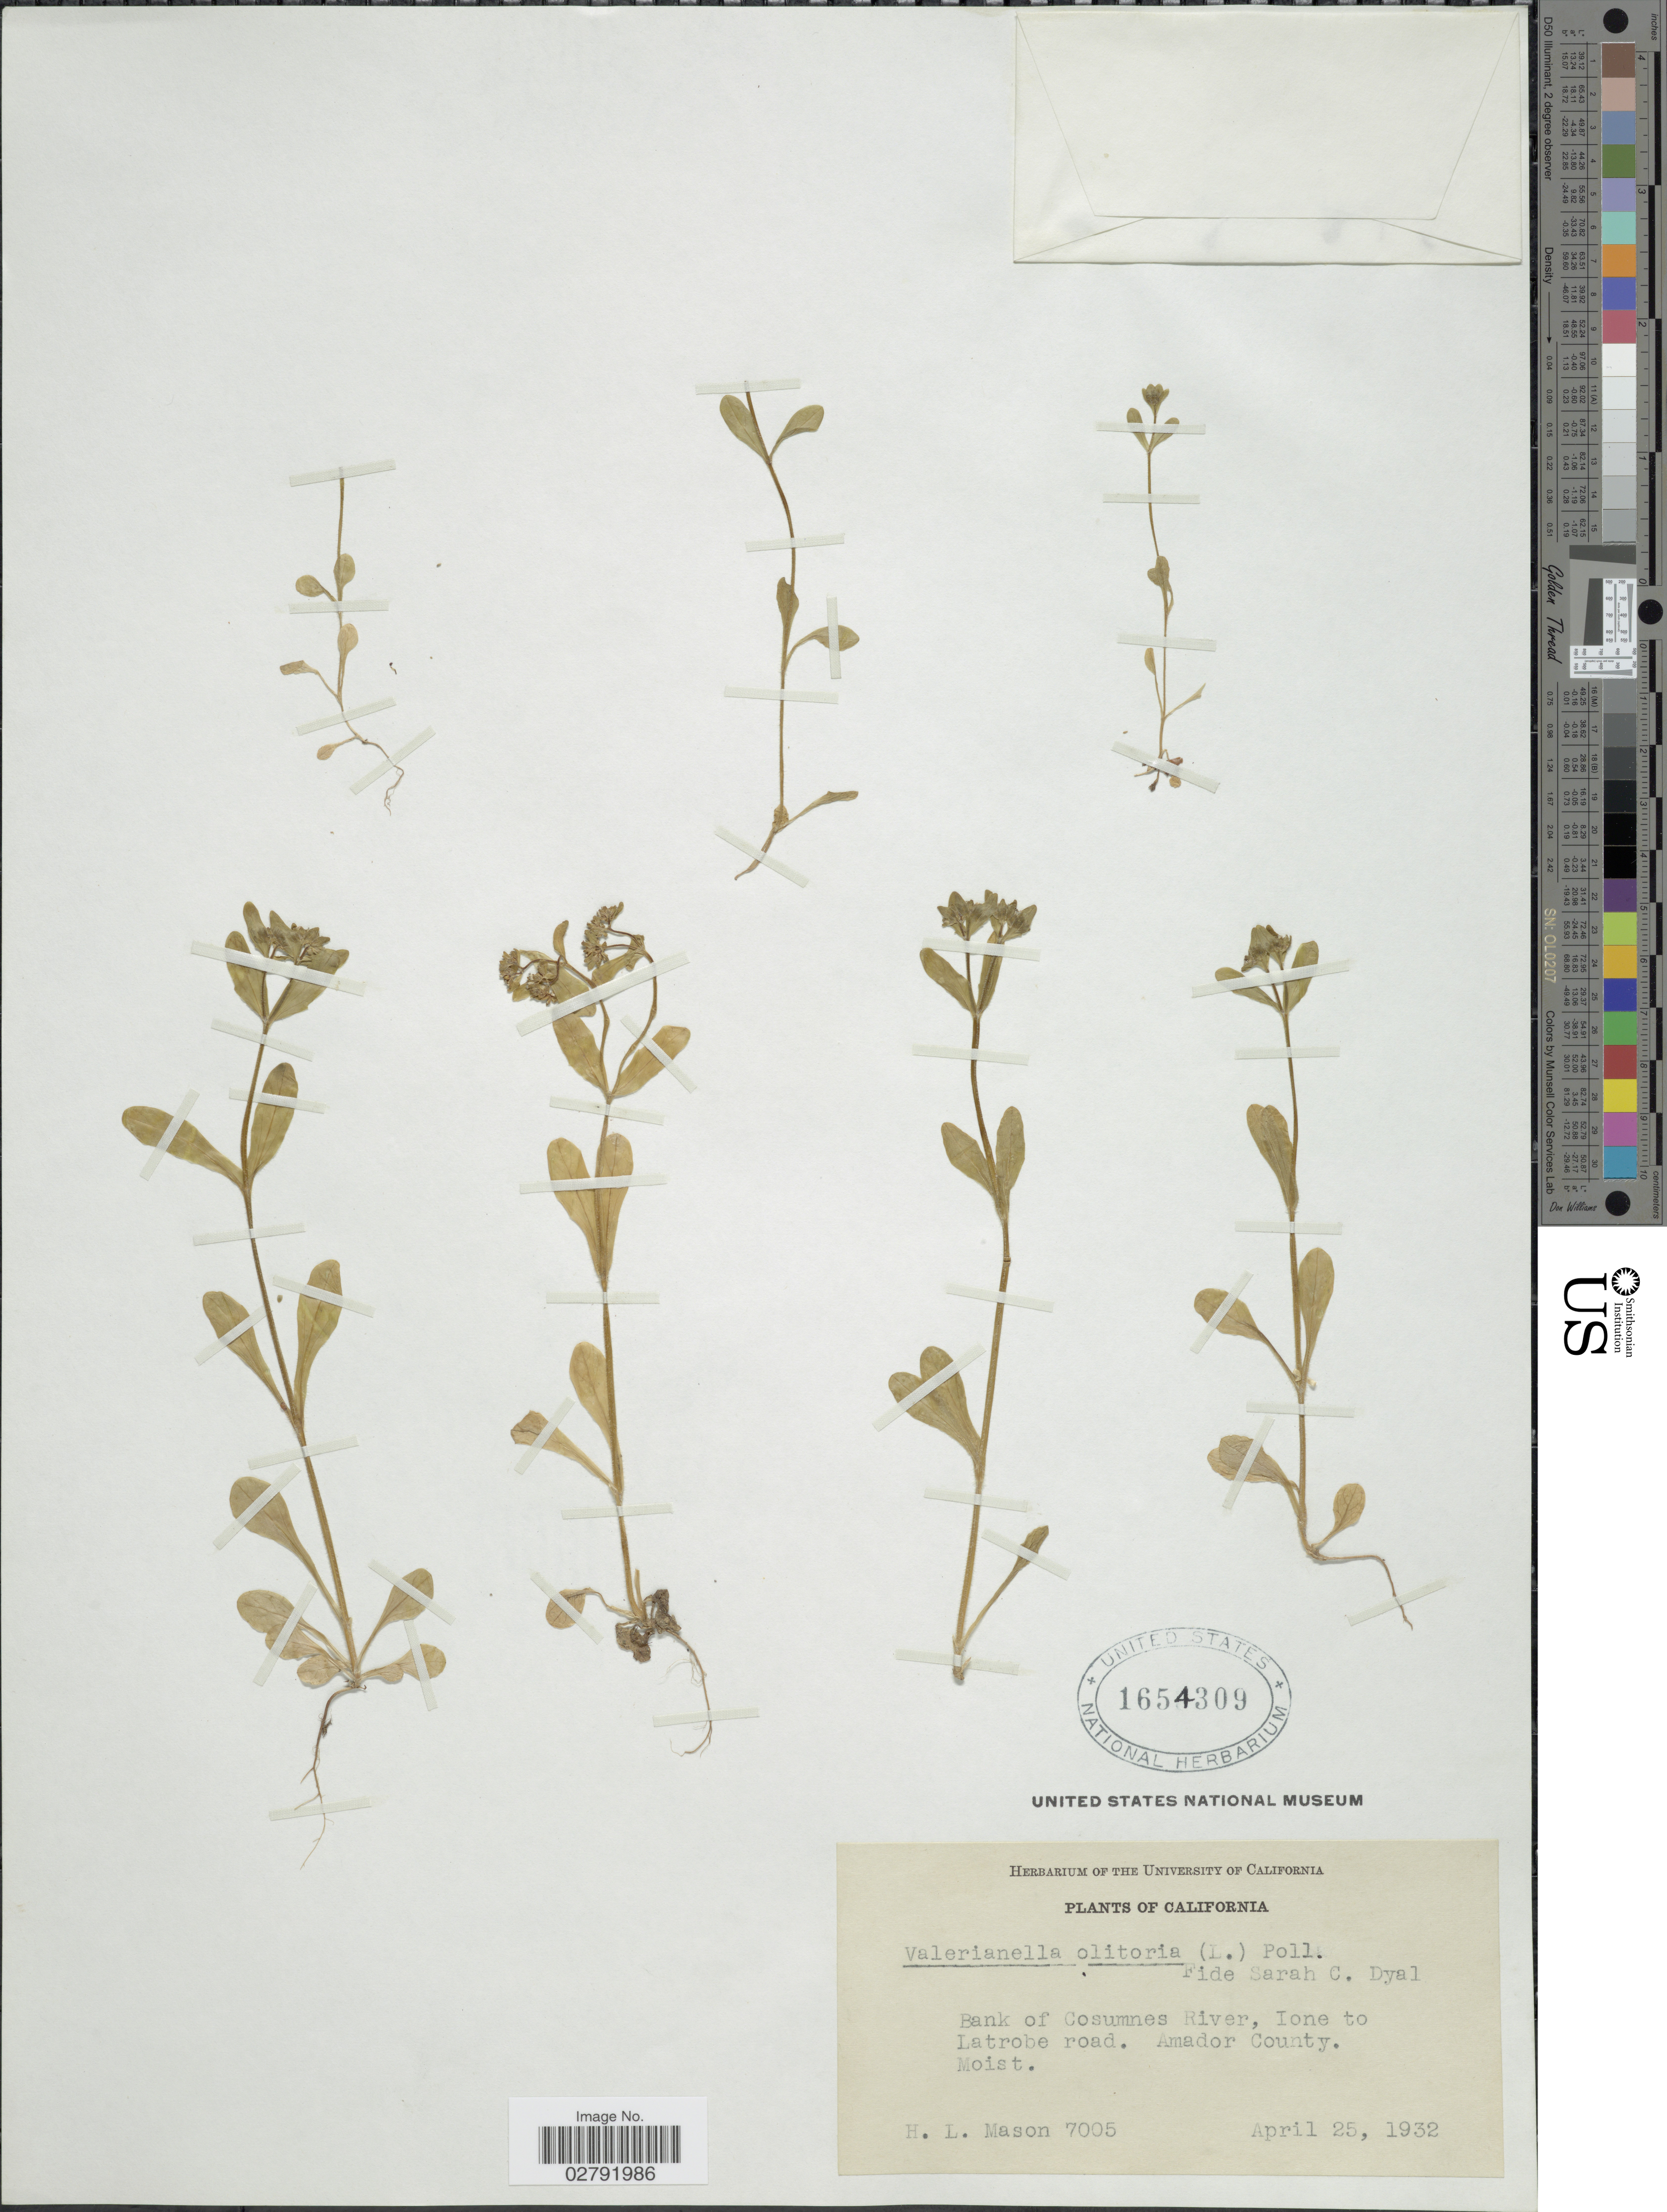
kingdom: Plantae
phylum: Tracheophyta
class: Magnoliopsida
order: Dipsacales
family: Caprifoliaceae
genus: Valerianella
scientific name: Valerianella olitoria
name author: (L.) Pollich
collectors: H. L. Mason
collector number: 7005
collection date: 1932-04-25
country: United States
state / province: California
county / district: Amador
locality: Bank of Cosumnes River, Ione to Latrobe road. Amador County.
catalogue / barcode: US 1654309